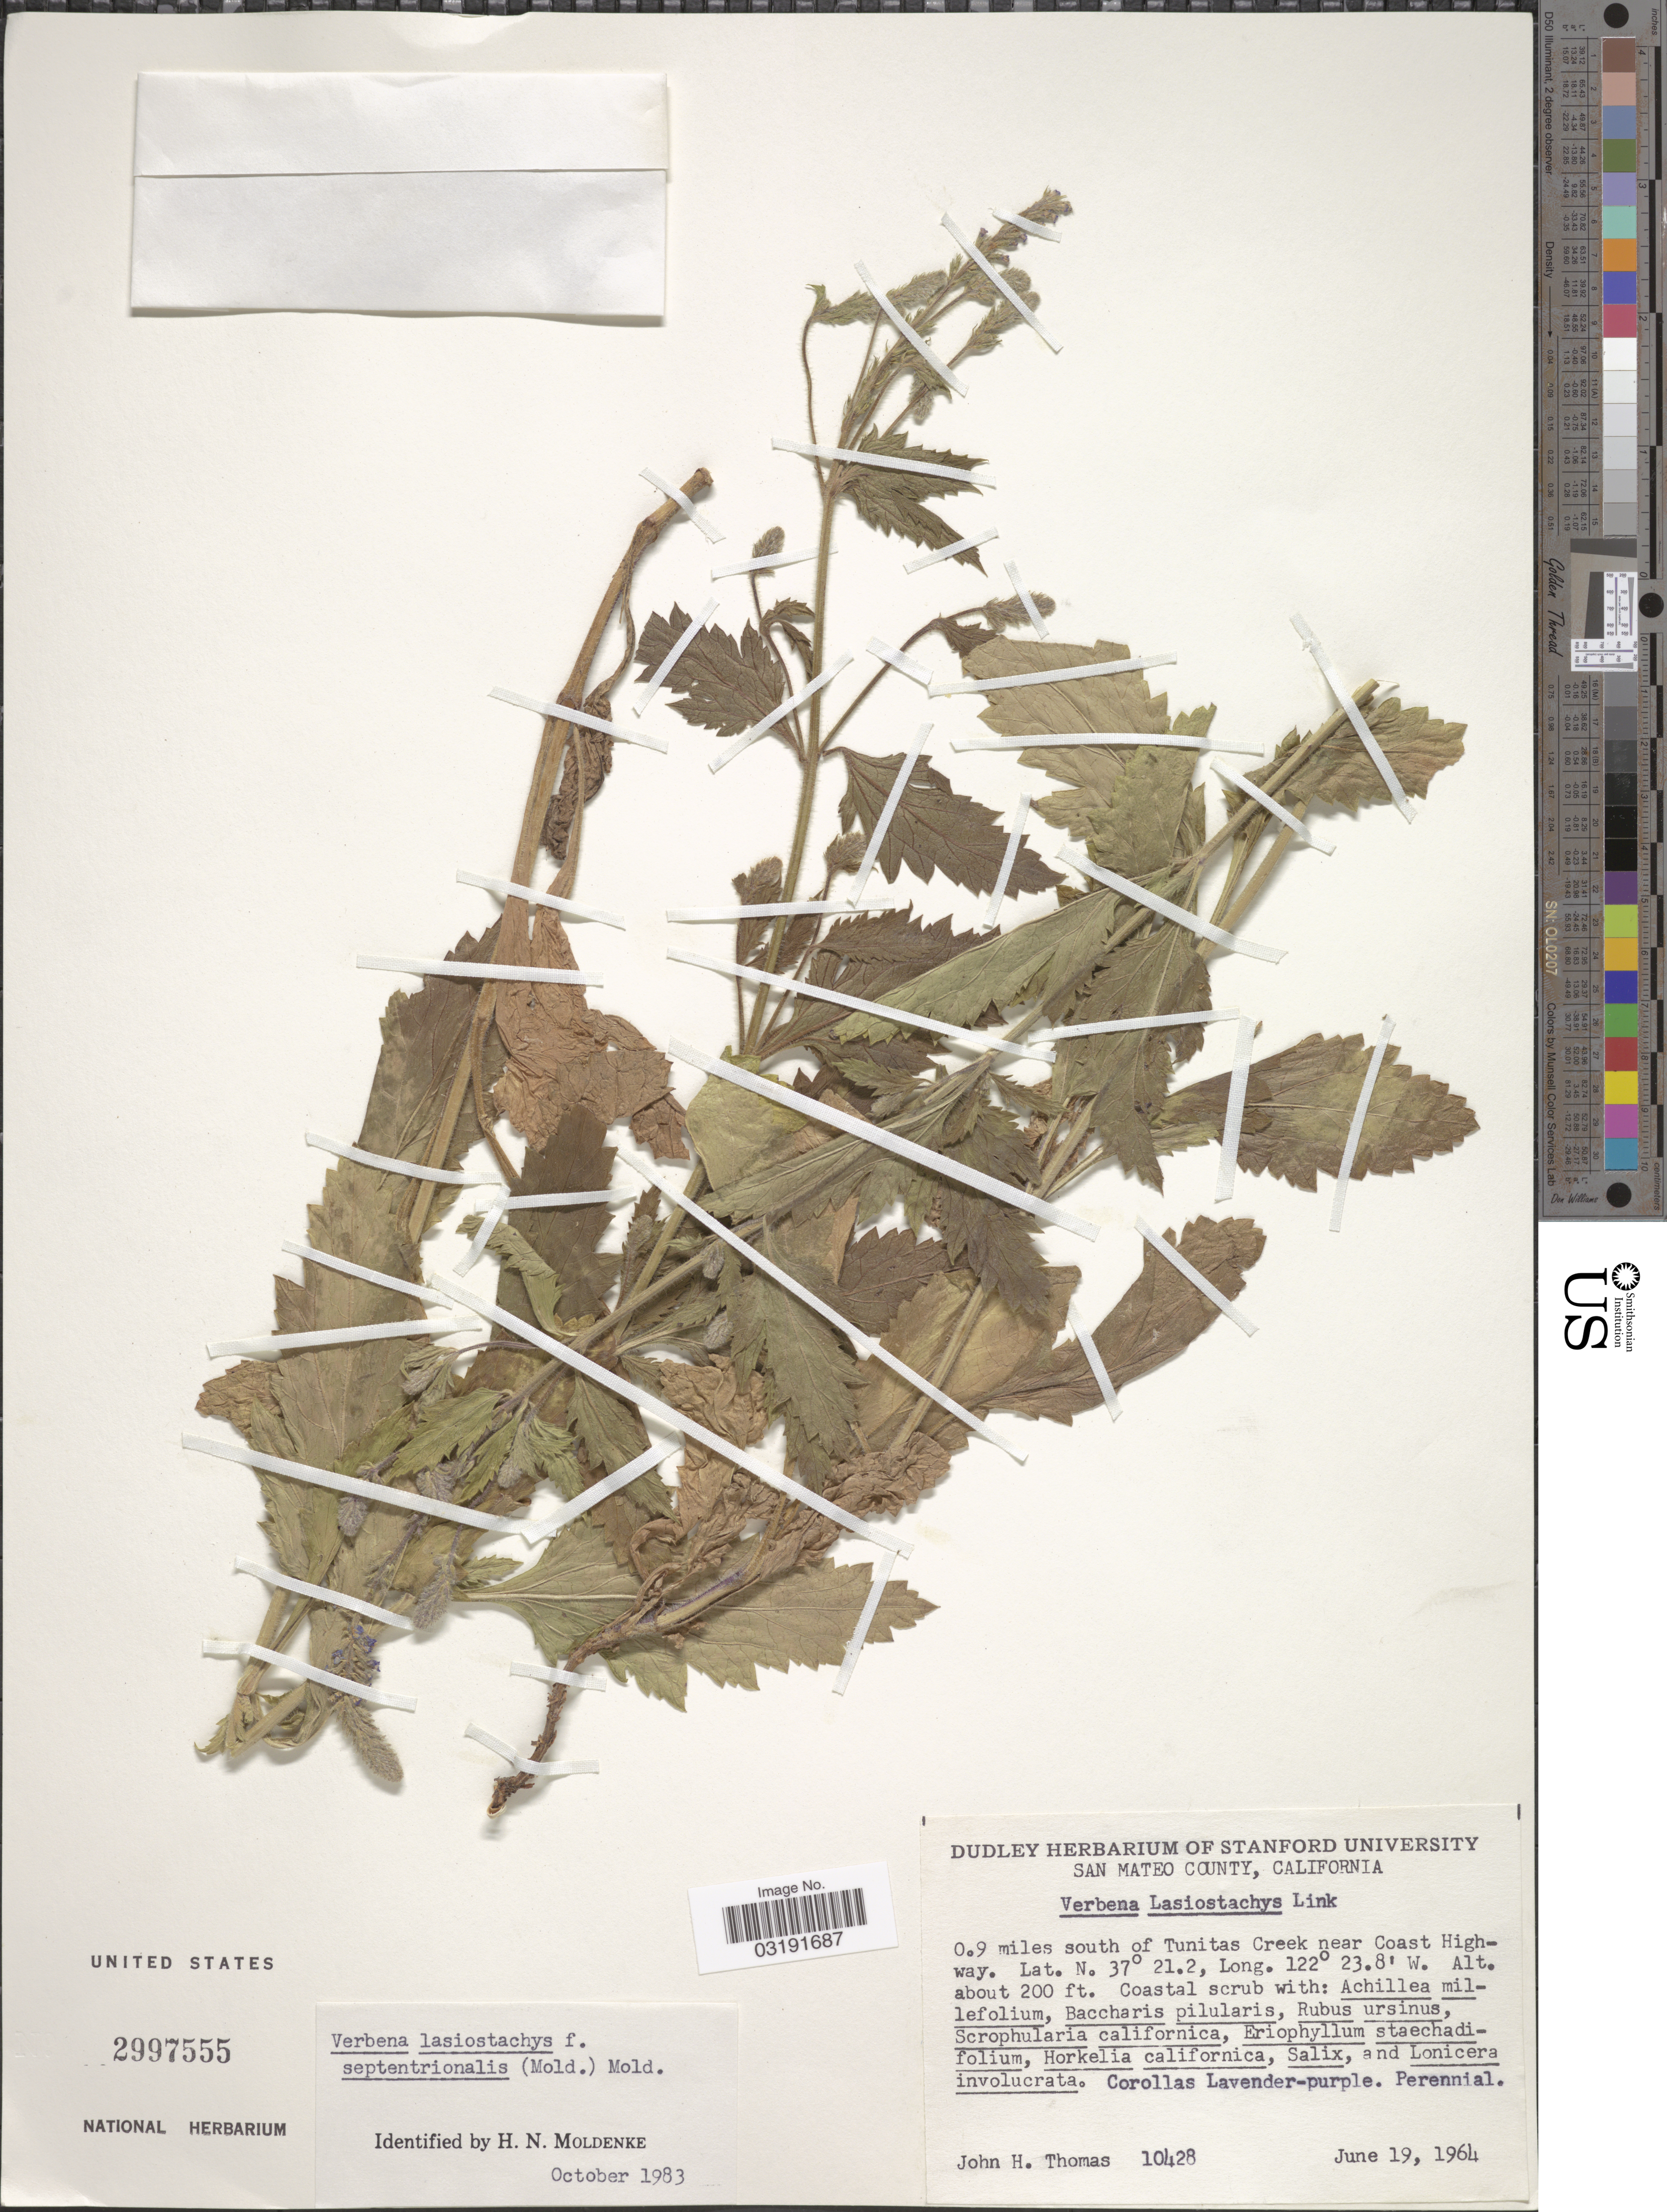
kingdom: Plantae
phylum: Tracheophyta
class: Magnoliopsida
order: Lamiales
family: Verbenaceae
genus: Verbena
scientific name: Verbena lasiostachys var. lasiostachys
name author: Link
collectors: J. H. Thomas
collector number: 10428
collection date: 1964-06-19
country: United States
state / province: California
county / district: San Mateo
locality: San Mateo County. 0.9 miles south of Tunitas Creek near Coast Highway.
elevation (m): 61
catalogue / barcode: US 2997555